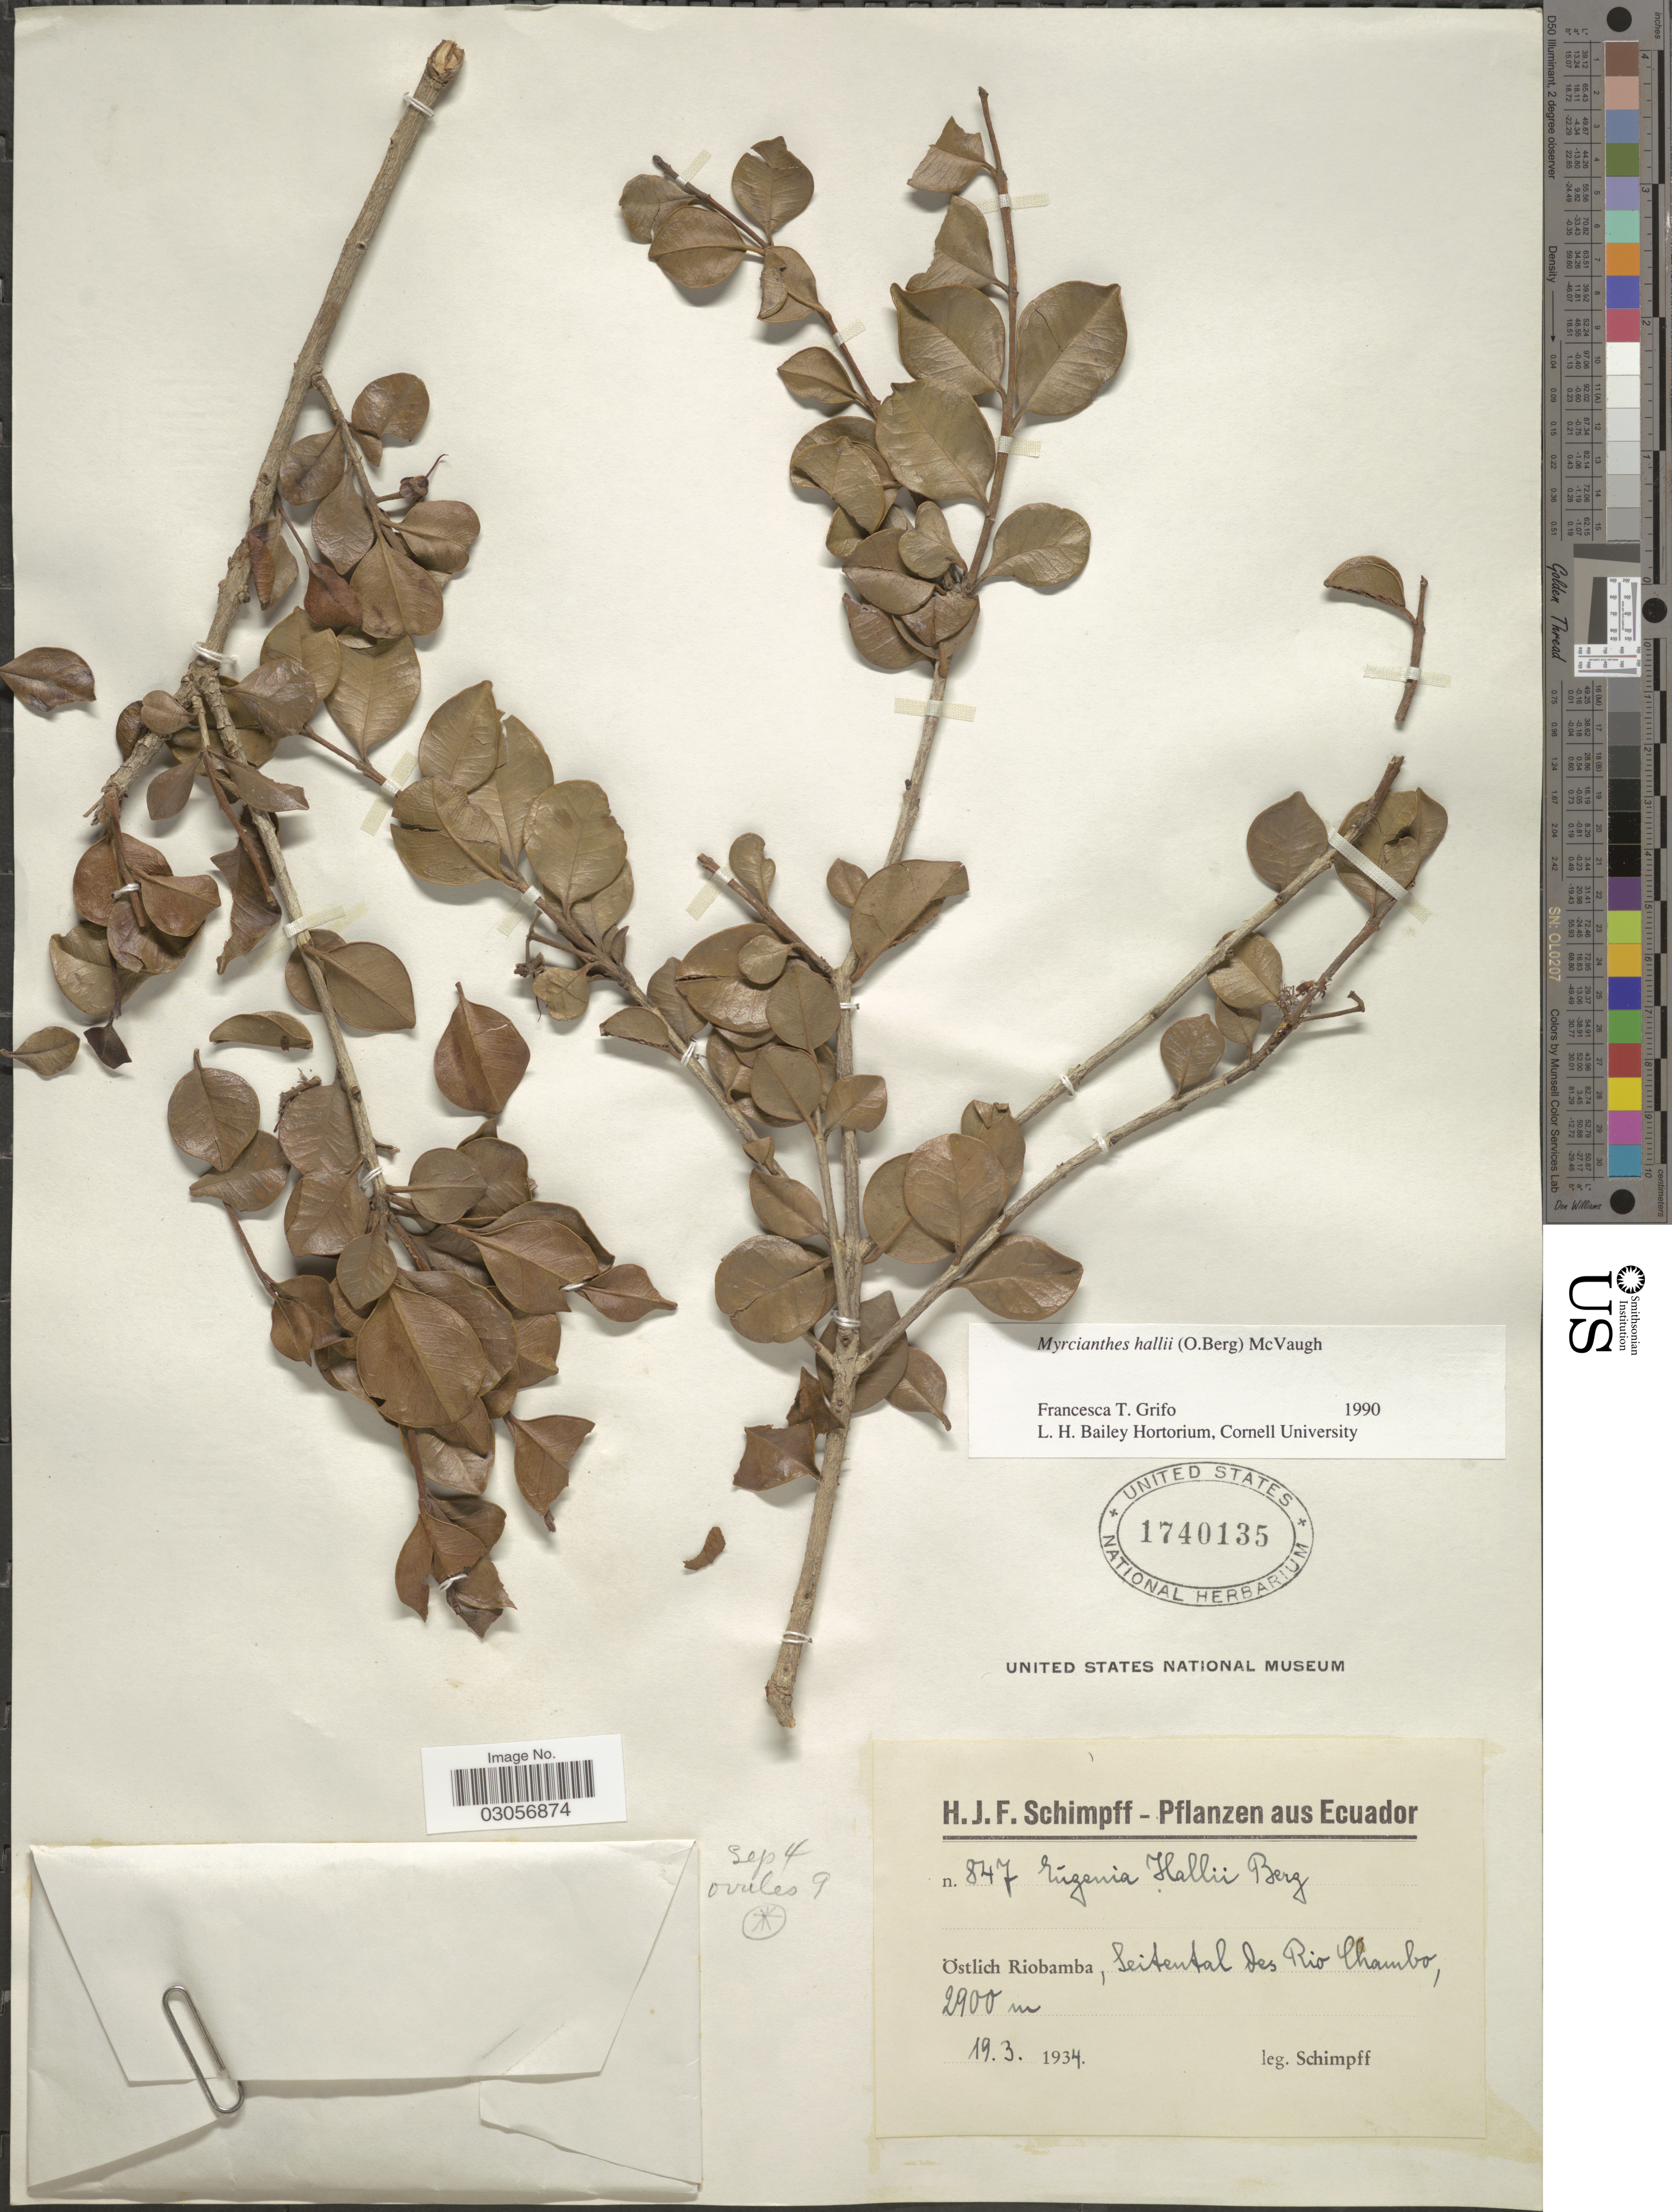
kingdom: Plantae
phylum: Tracheophyta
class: Magnoliopsida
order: Myrtales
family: Myrtaceae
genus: Myrcianthes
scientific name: Myrcianthes hallii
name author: (O. Berg) McVaugh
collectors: H. Schimpff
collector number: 847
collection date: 1934-03-19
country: Ecuador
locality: Östlich Riobamba, Seitental des Rio Chambo.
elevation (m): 2900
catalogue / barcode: US 1740135